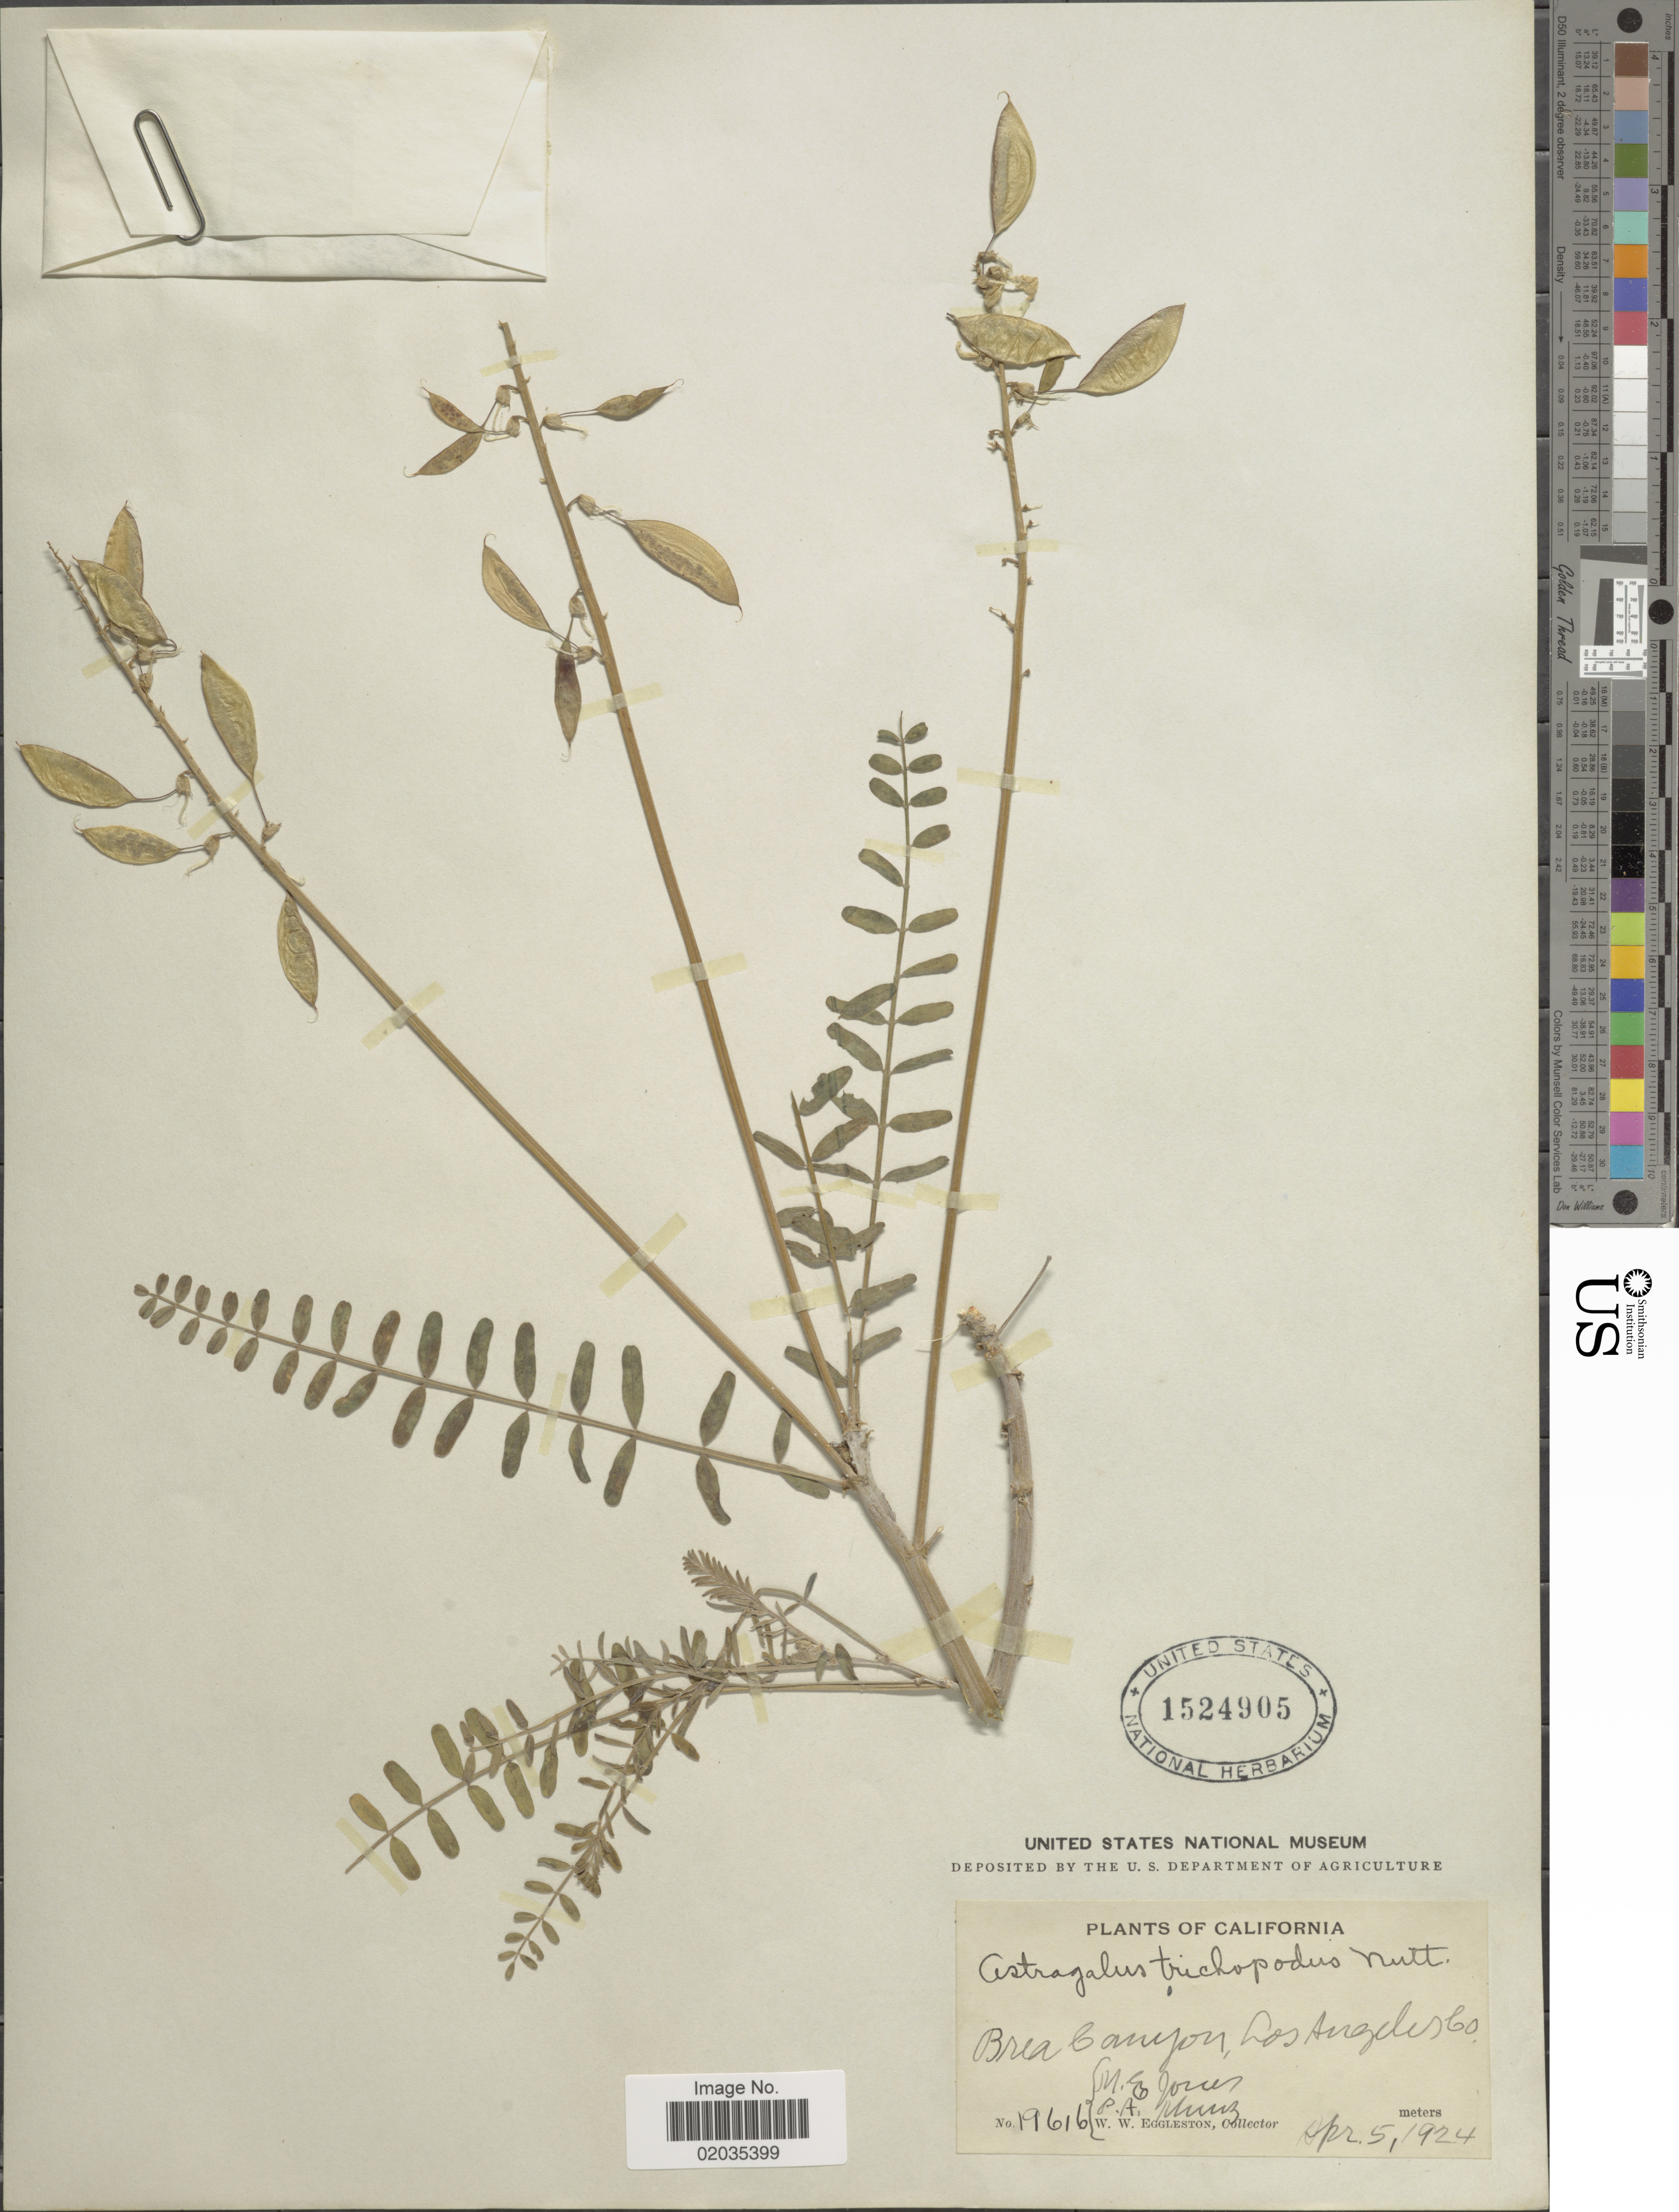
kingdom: Plantae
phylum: Tracheophyta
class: Magnoliopsida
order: Fabales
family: Fabaceae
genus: Astragalus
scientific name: Astragalus trichopodus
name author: (Nutt.) A. Gray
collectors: M. E. Jones, P. A. Munz & W. W. Eggleston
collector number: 19616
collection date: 1924-04-05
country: United States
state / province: California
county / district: Los Angeles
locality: Brea Canyon, Los Angeles Co.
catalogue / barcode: US 1524905